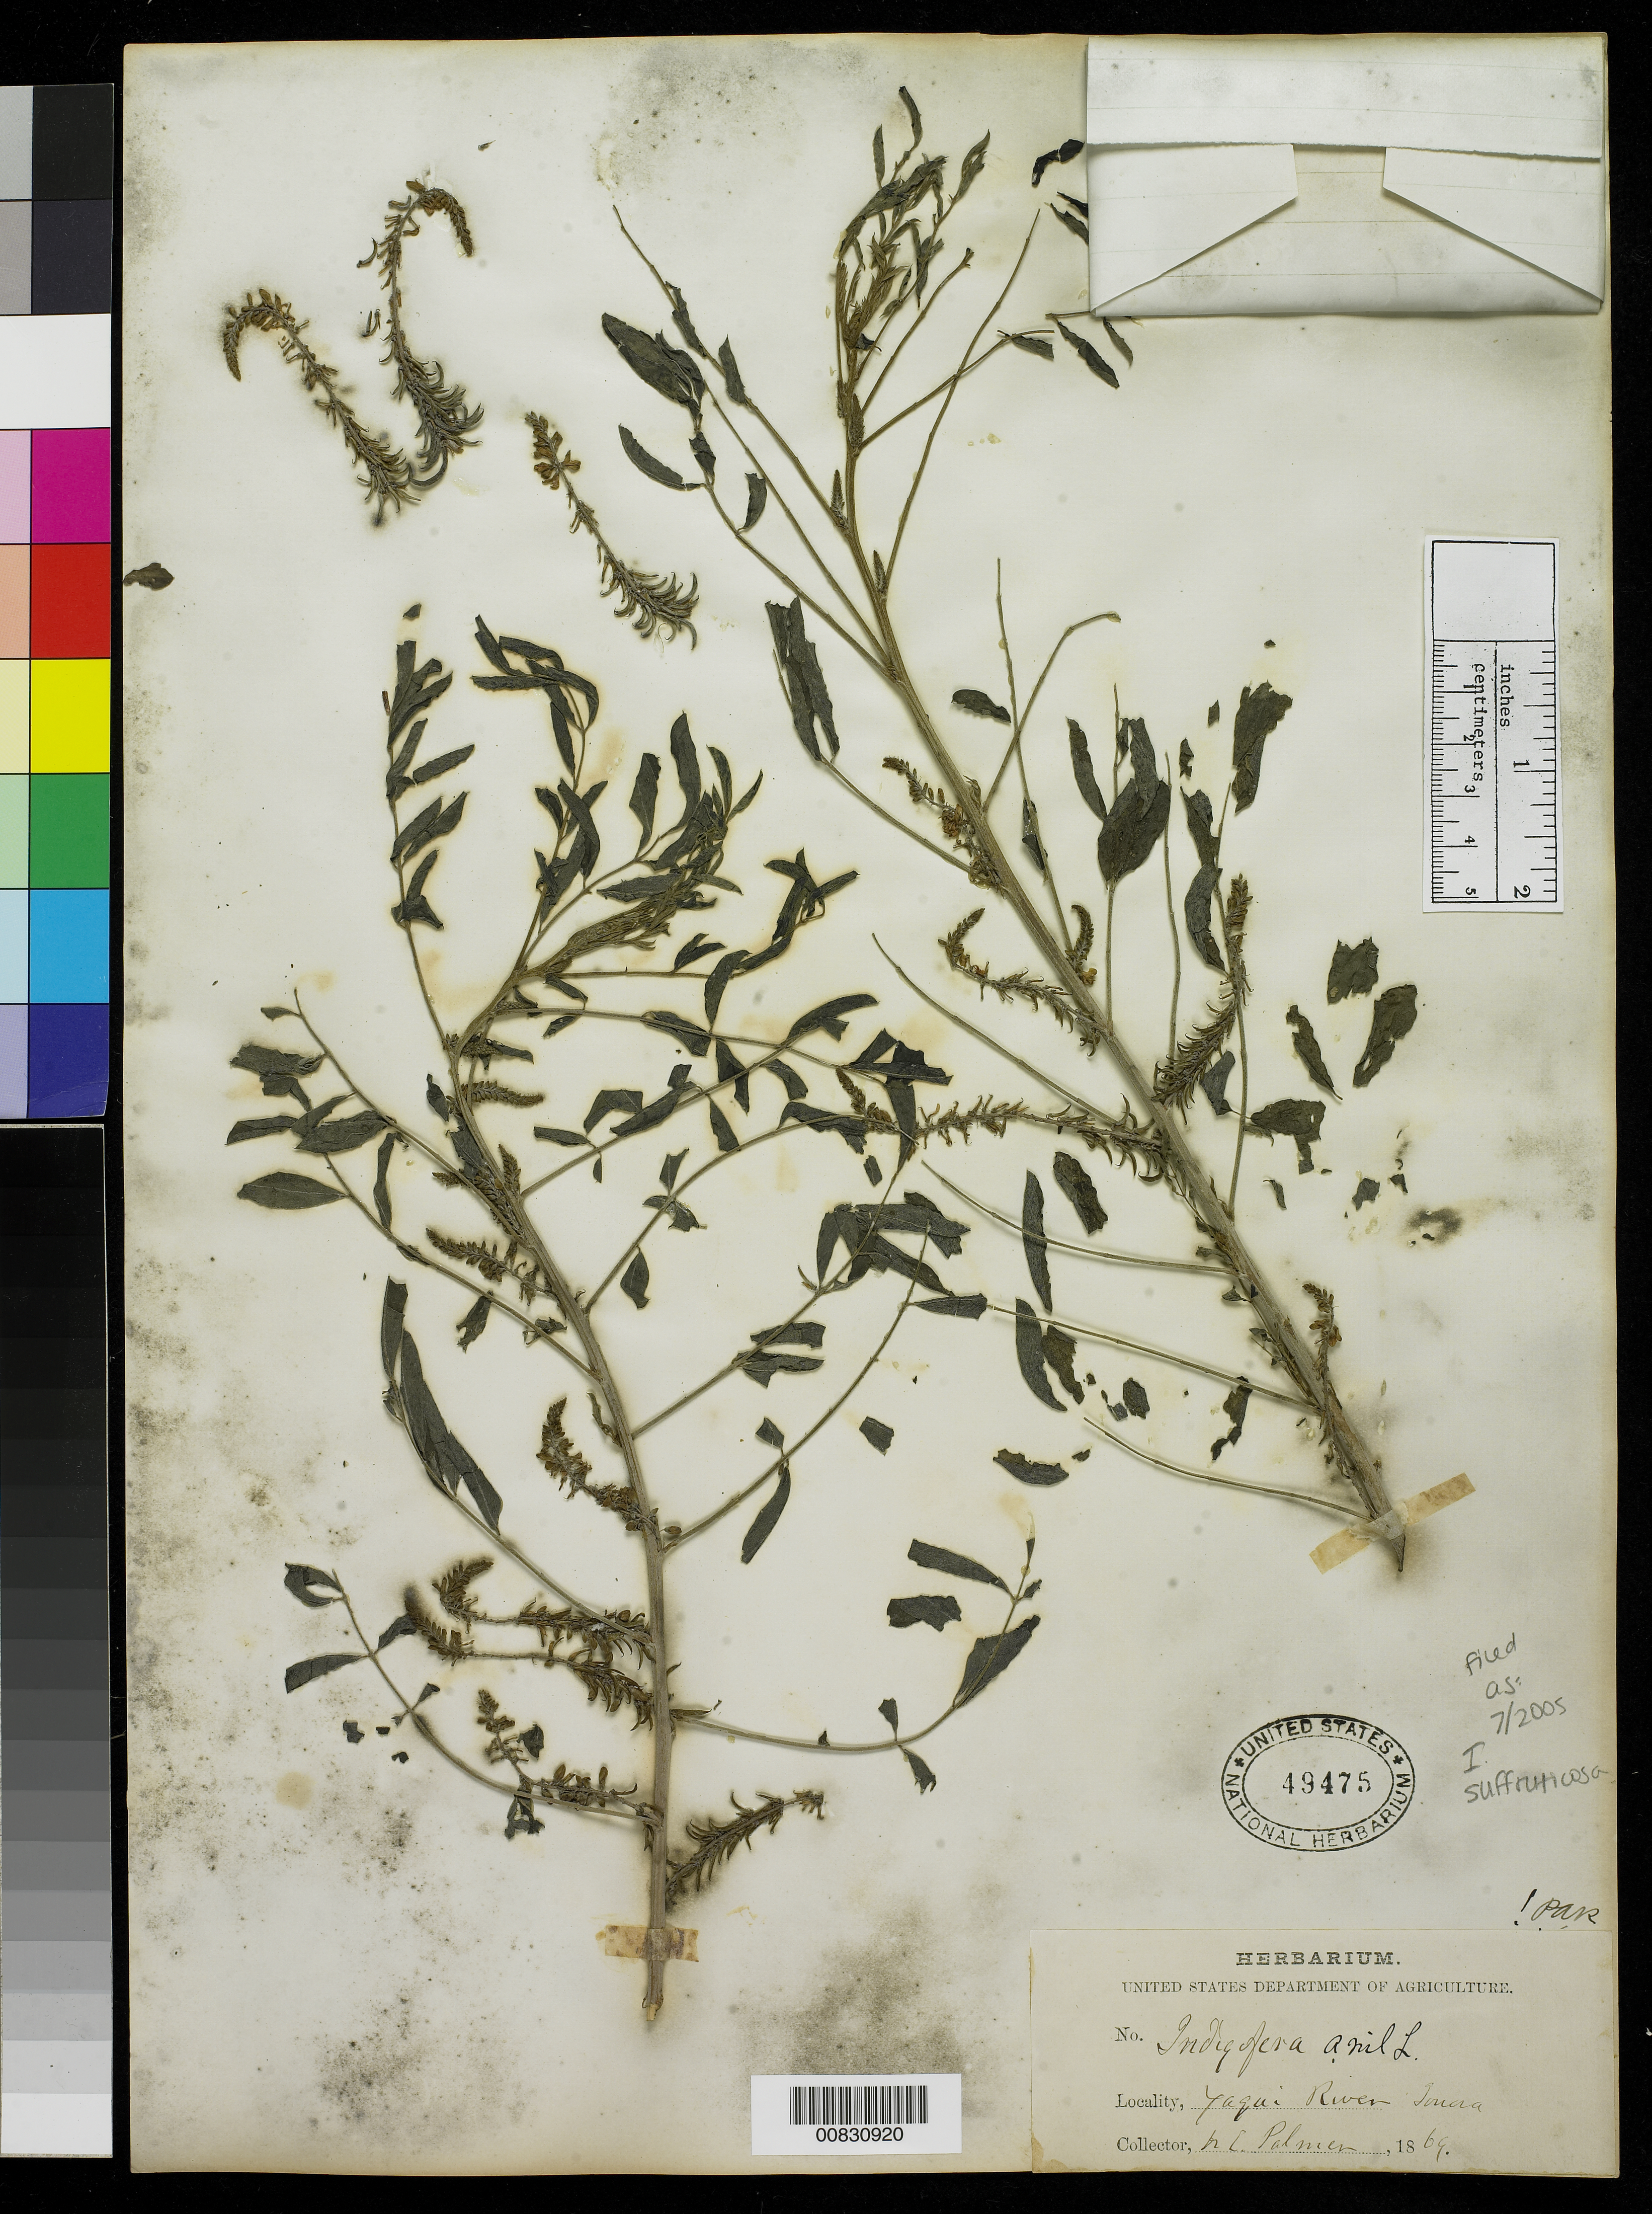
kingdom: Plantae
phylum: Tracheophyta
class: Magnoliopsida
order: Fabales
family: Fabaceae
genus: Indigofera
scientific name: Indigofera suffruticosa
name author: Mill.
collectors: E. Palmer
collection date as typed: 1869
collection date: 1869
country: Mexico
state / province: Sonora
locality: Yaqui River, Sonora.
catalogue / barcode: US 49475